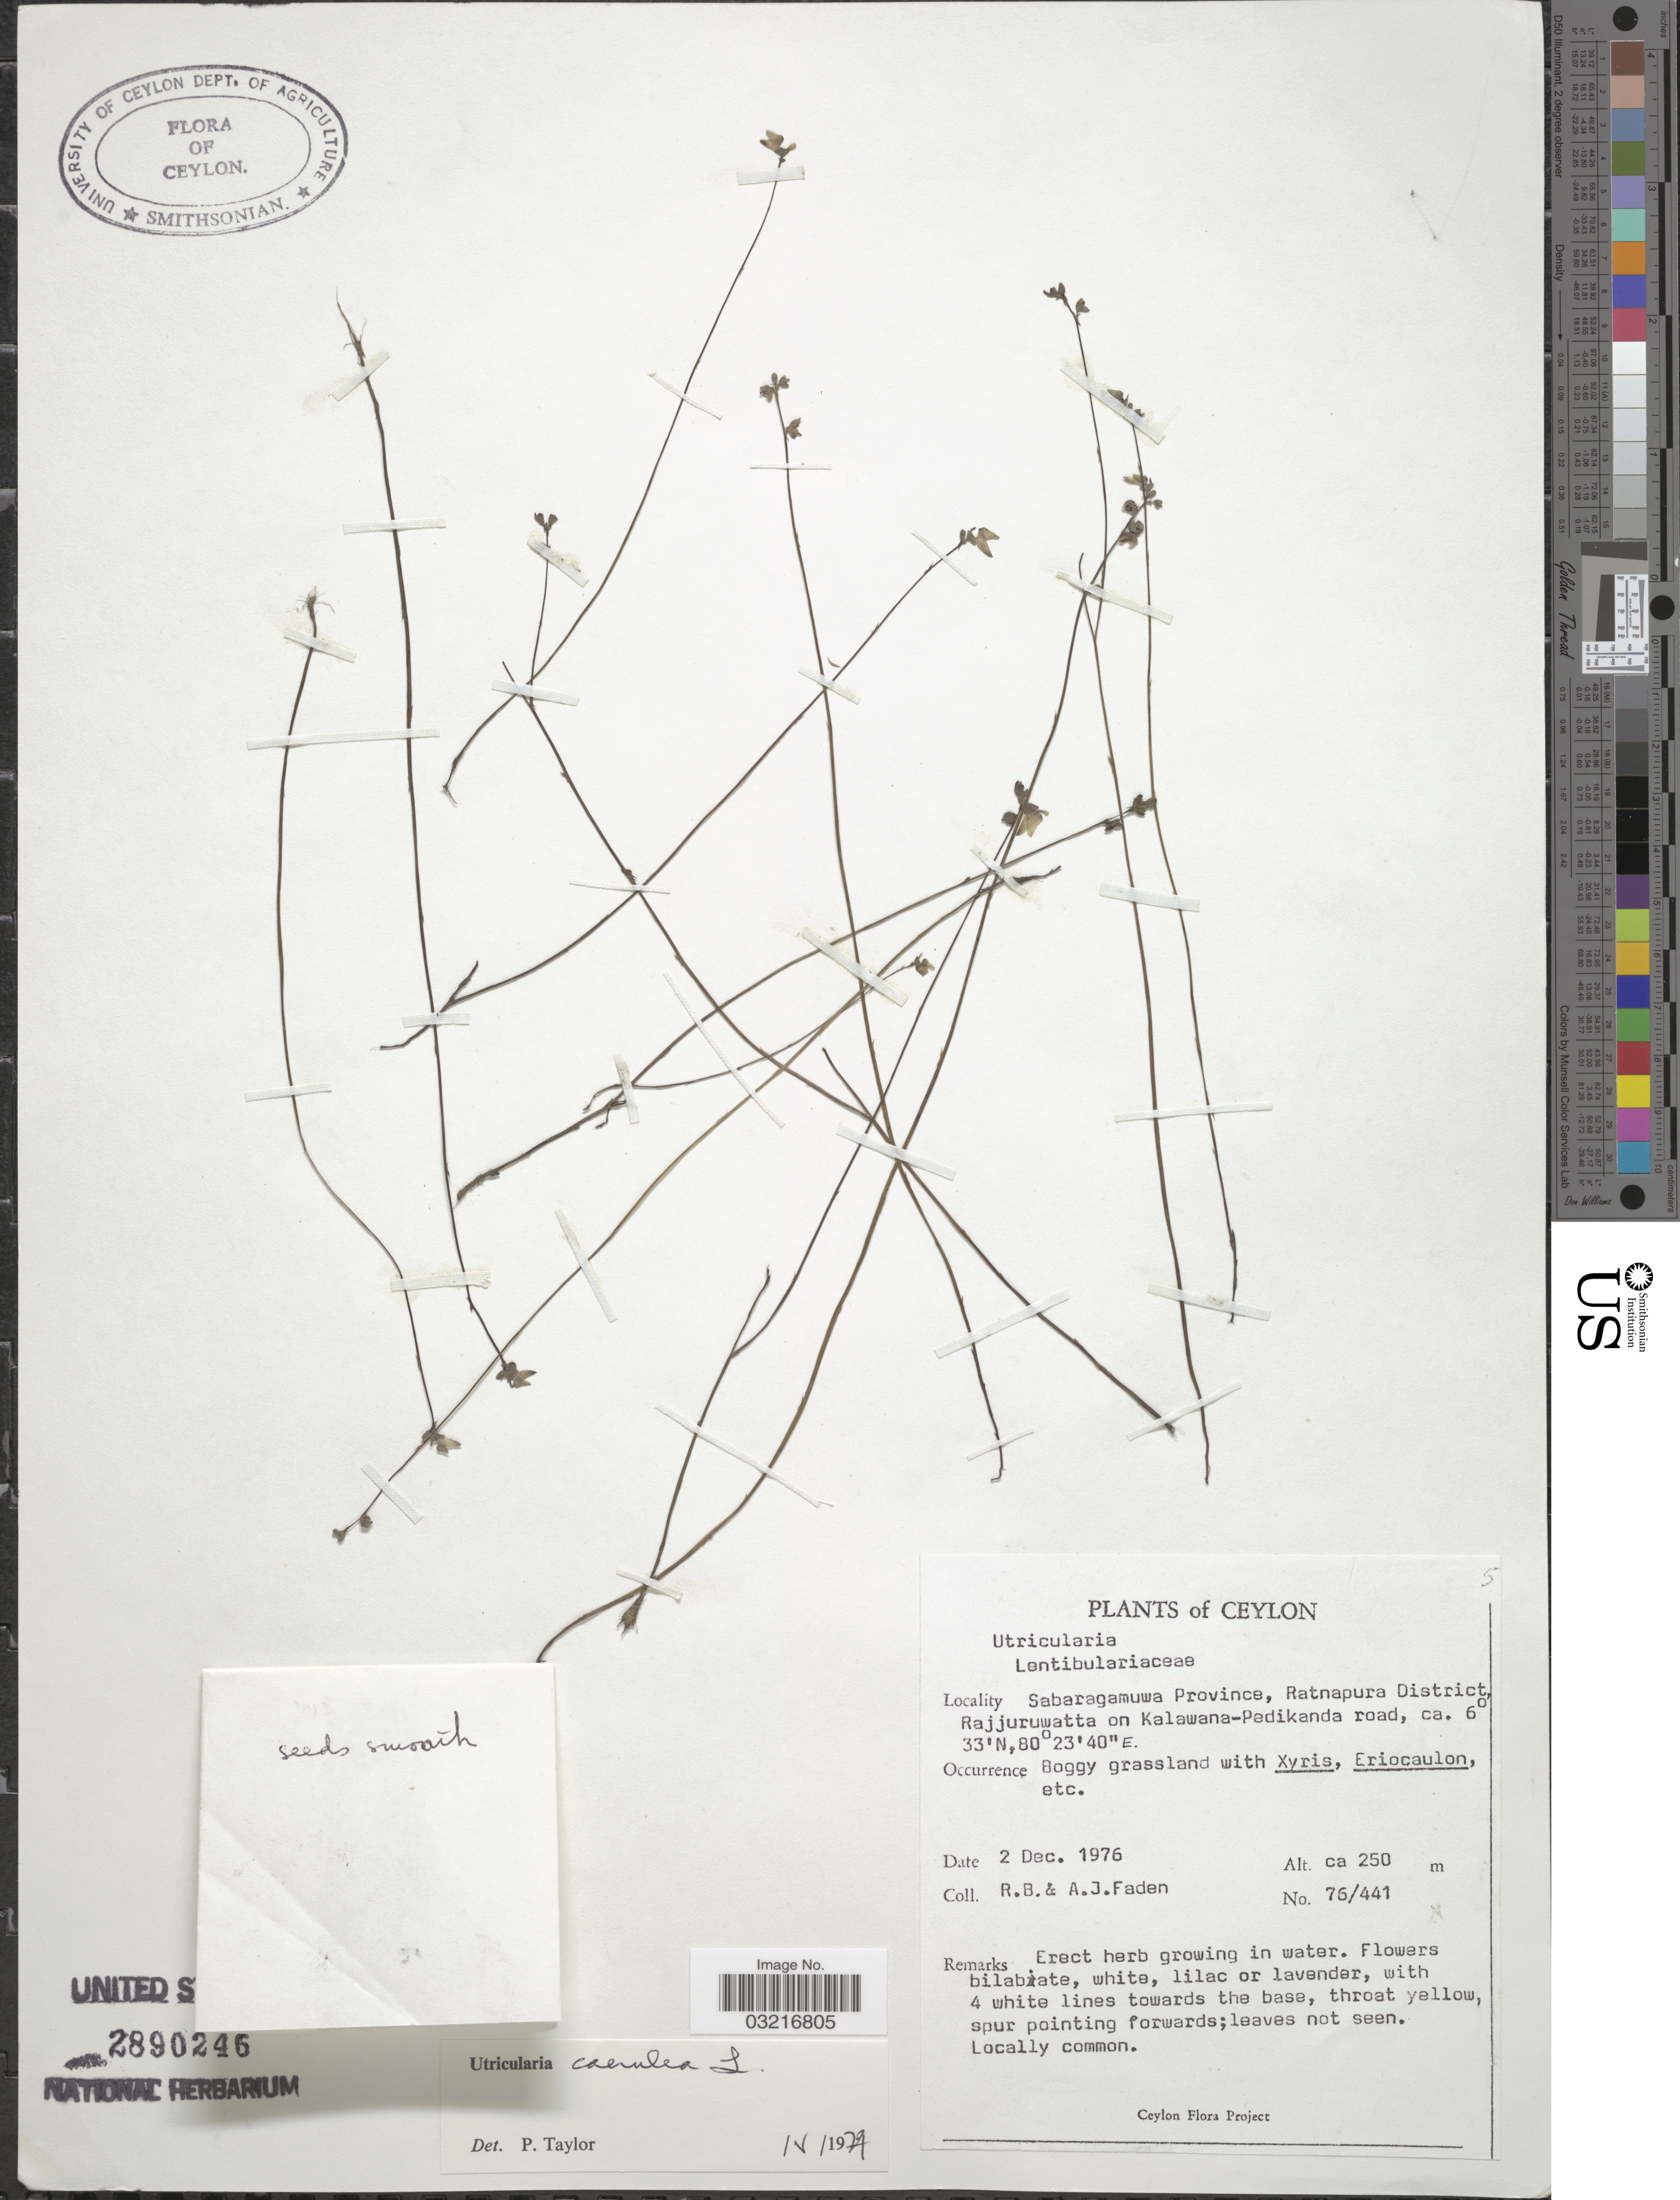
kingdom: Plantae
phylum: Tracheophyta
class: Magnoliopsida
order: Lamiales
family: Lentibulariaceae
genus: Utricularia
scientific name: Utricularia caerulea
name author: L.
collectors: R. B. Faden & A. J. Faden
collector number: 76/441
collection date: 1976-12-02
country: Sri Lanka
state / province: Sabaragamuwa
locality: Ceylon, Ratnapura District, Rajjuruwatta on Kalawana-Pedikanda road.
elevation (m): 250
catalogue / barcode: US 2890246